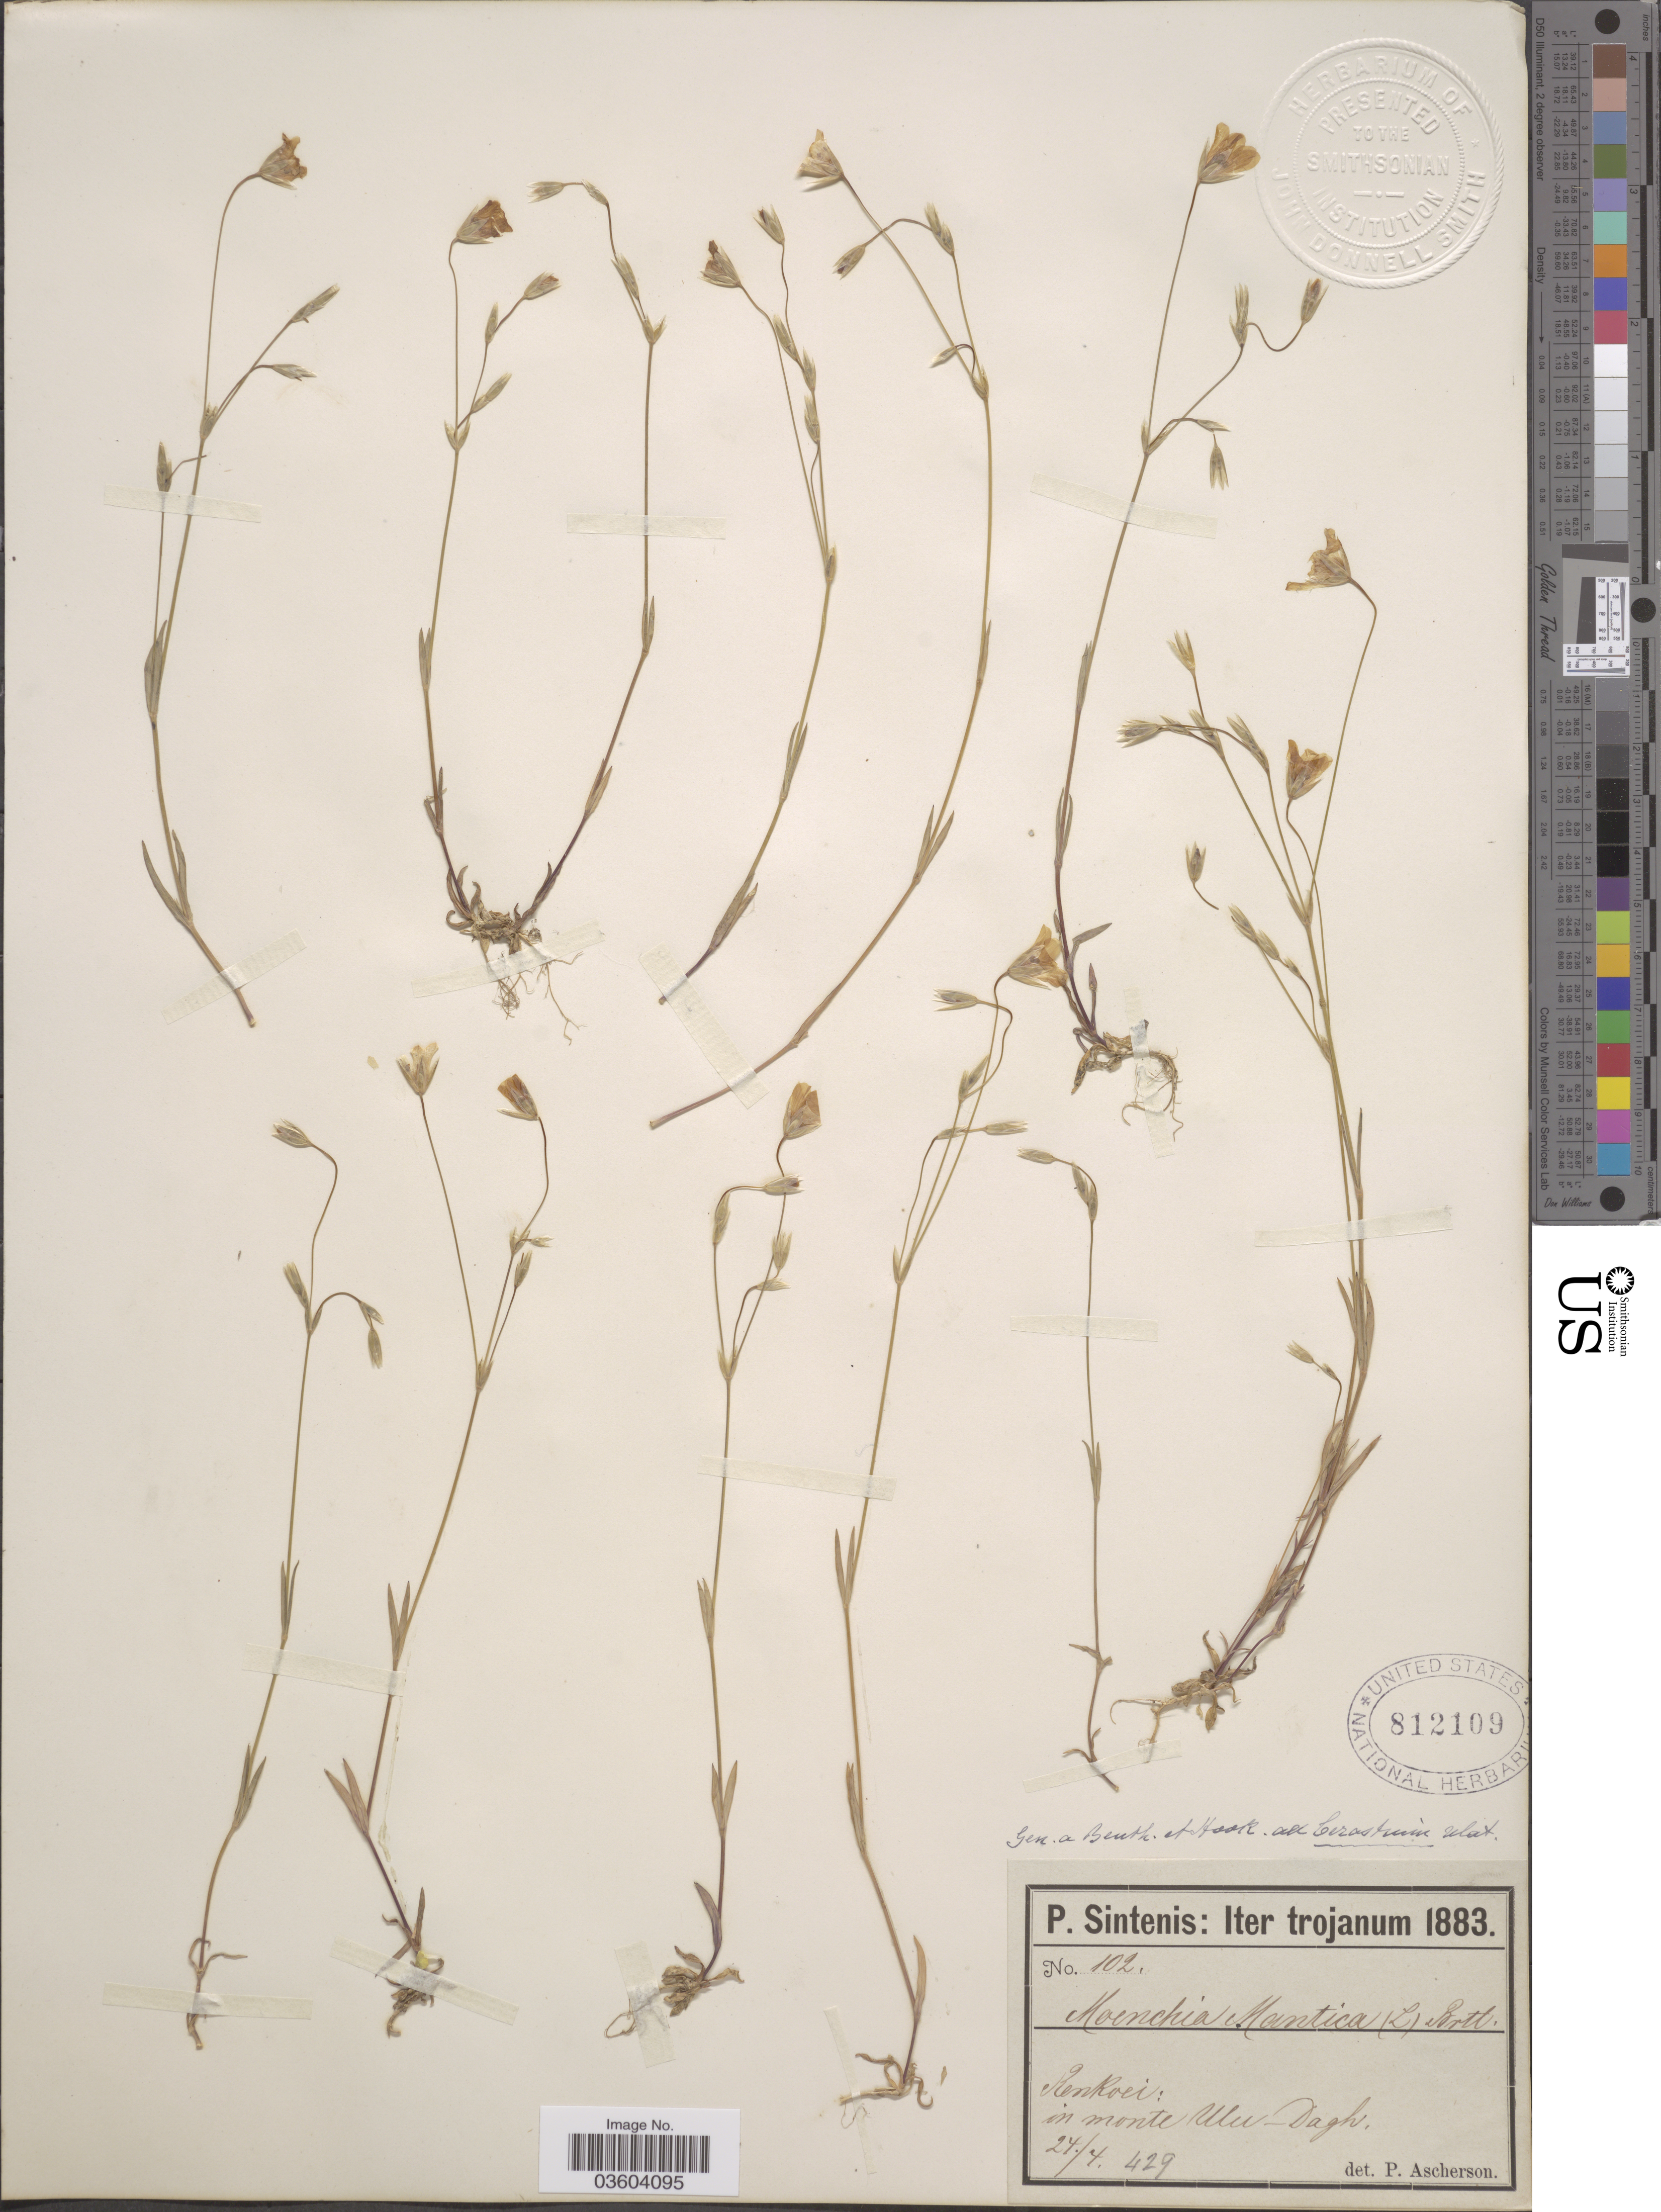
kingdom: Plantae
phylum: Tracheophyta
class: Magnoliopsida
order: Caryophyllales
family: Caryophyllaceae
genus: Moenchia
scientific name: Moenchia mantica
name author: Bartl.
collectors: P. Sintenis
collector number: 102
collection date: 1883-04-24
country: Turkey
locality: Iter trojanum. Kenkoei: in monte Ulu-Dagh.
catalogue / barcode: US 812109